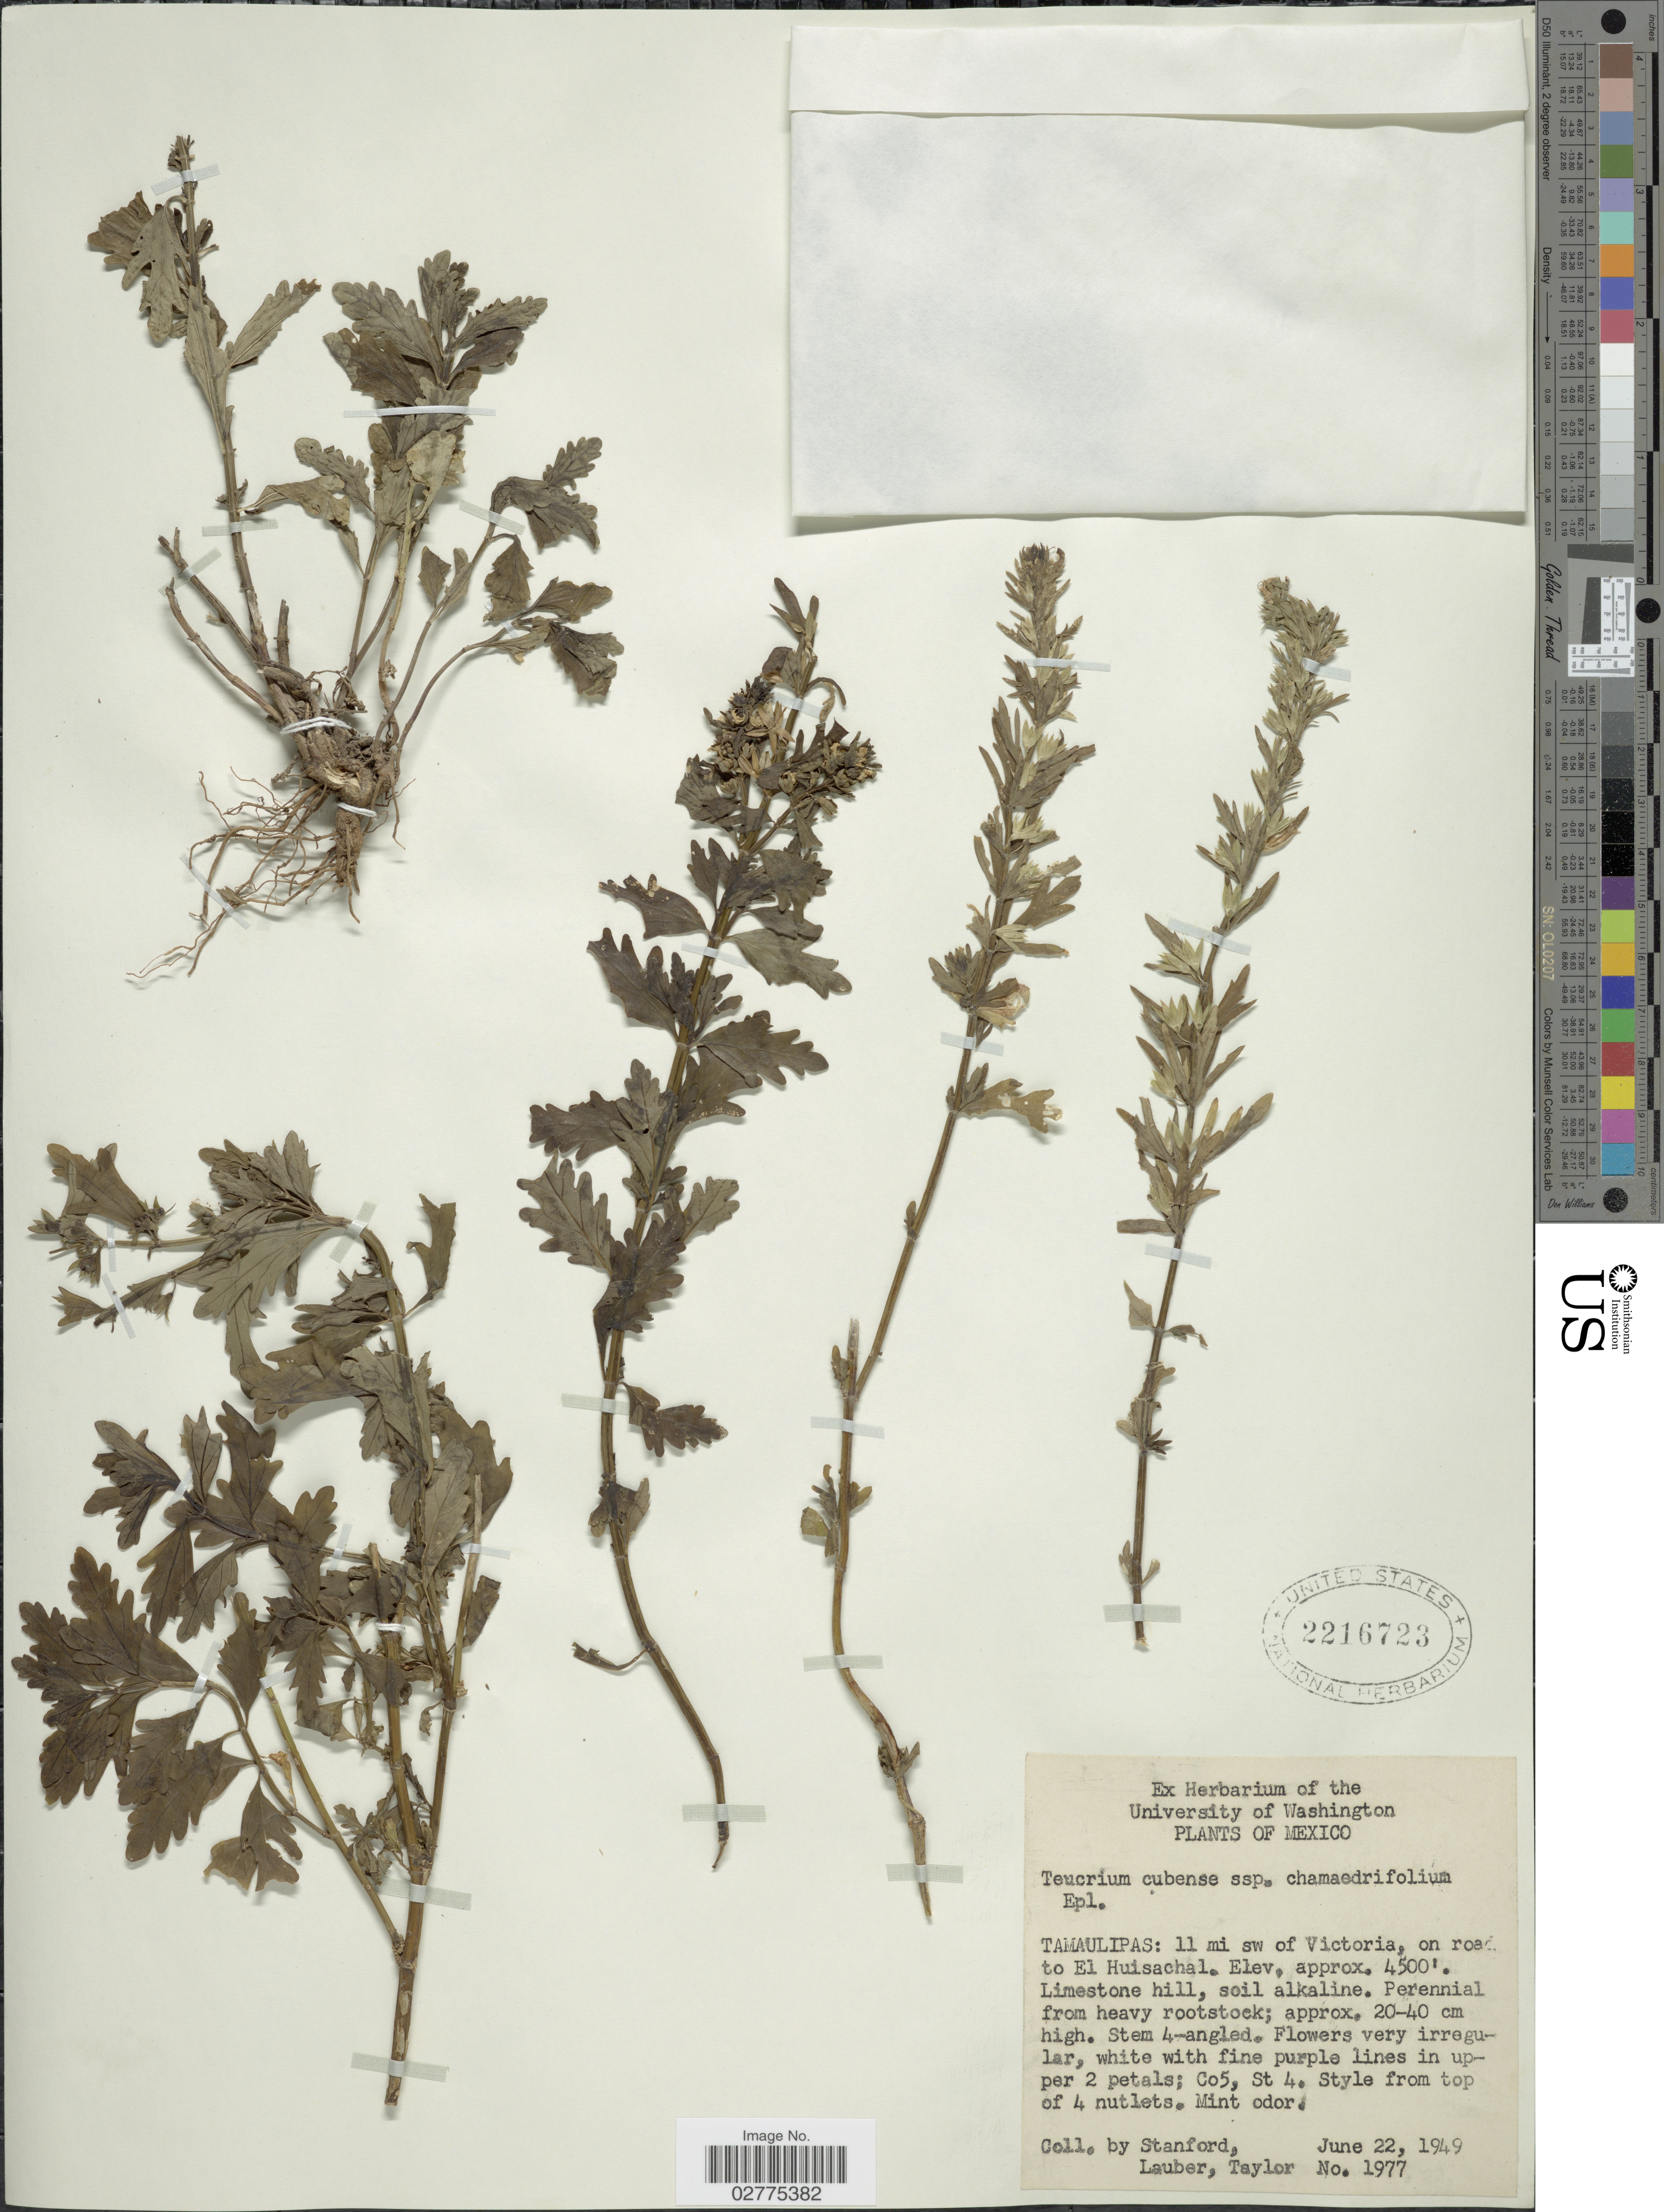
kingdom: Plantae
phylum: Tracheophyta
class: Magnoliopsida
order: Lamiales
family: Lamiaceae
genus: Teucrium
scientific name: Teucrium cubense subsp. chamaedrifolium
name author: Jacq.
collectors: Standford, Lauber, -- & -- Taylor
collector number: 1977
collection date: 1949-06-22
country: Mexico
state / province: Tamaulipas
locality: Tamaulipas: 11 mi sw of Victoria, on road to El Huisachal.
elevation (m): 1372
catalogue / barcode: US 2216723